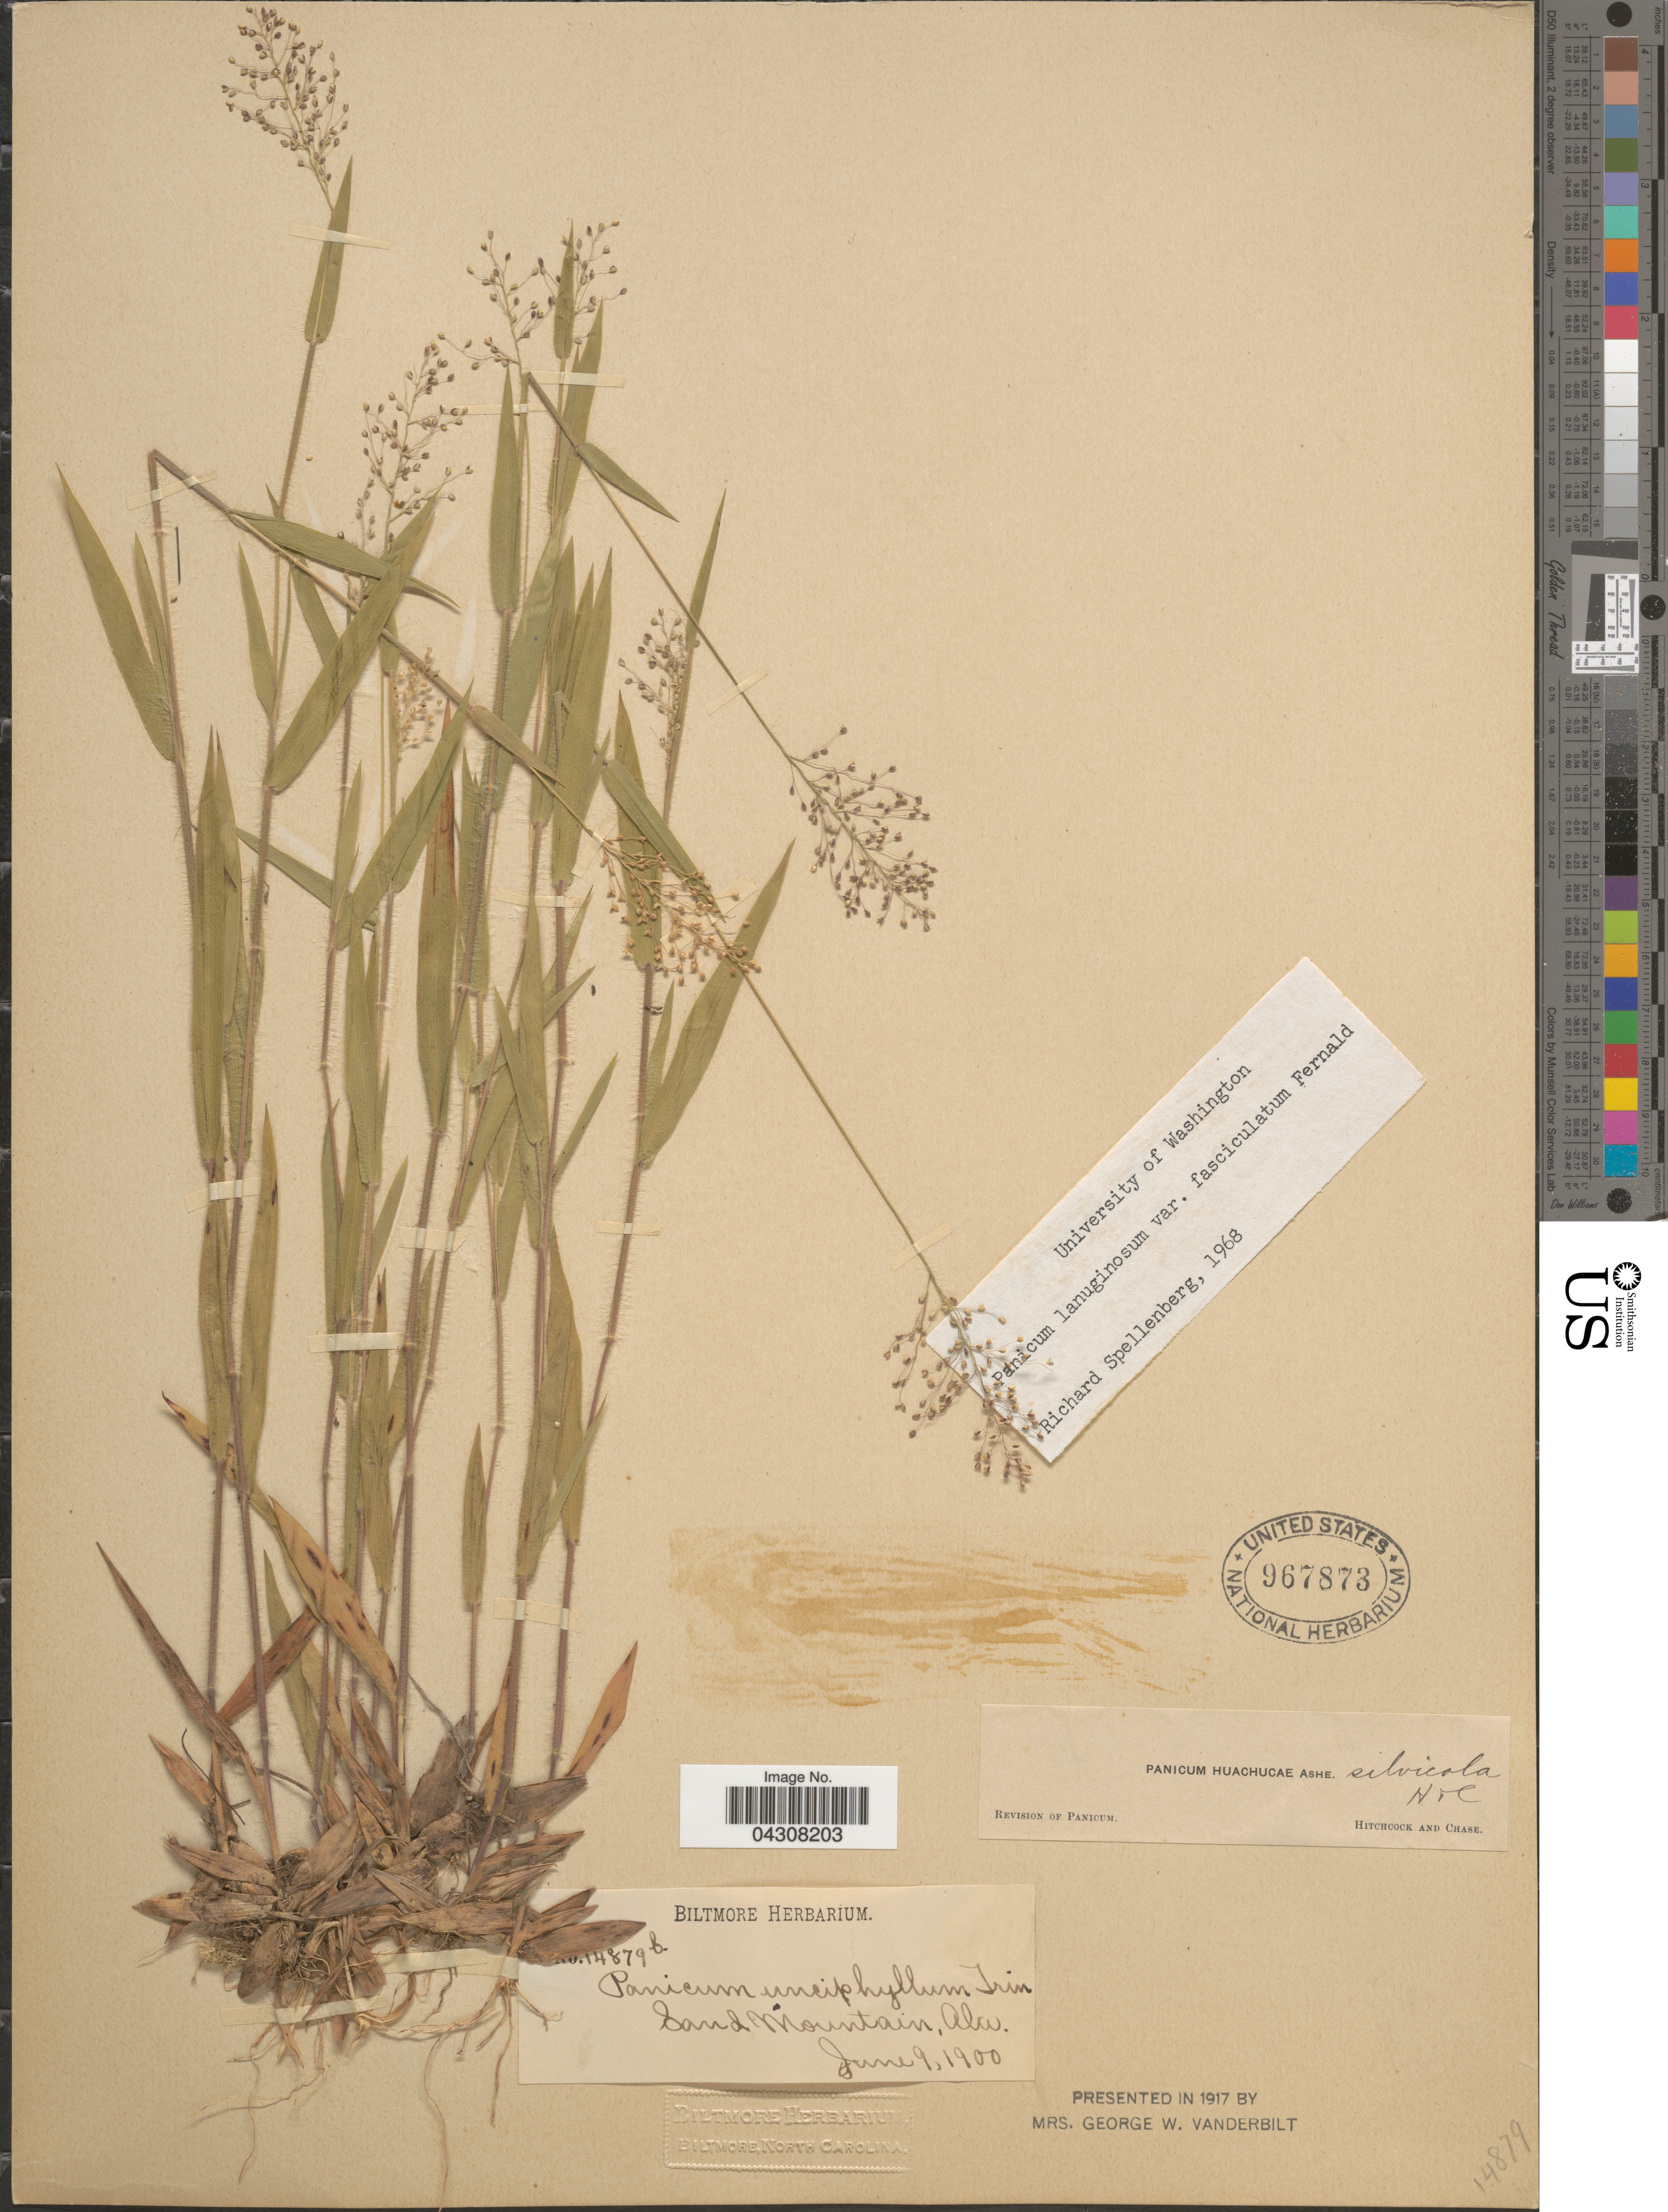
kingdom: Plantae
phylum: Tracheophyta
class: Liliopsida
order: Poales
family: Poaceae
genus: Dichanthelium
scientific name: Dichanthelium acuminatum var. acuminatum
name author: (Sw.) Gould & C.A. Clark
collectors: ex herb. Biltmore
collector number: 14879b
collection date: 1900-06-09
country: United States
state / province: Alabama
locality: Sand Mountain.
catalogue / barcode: US 967873